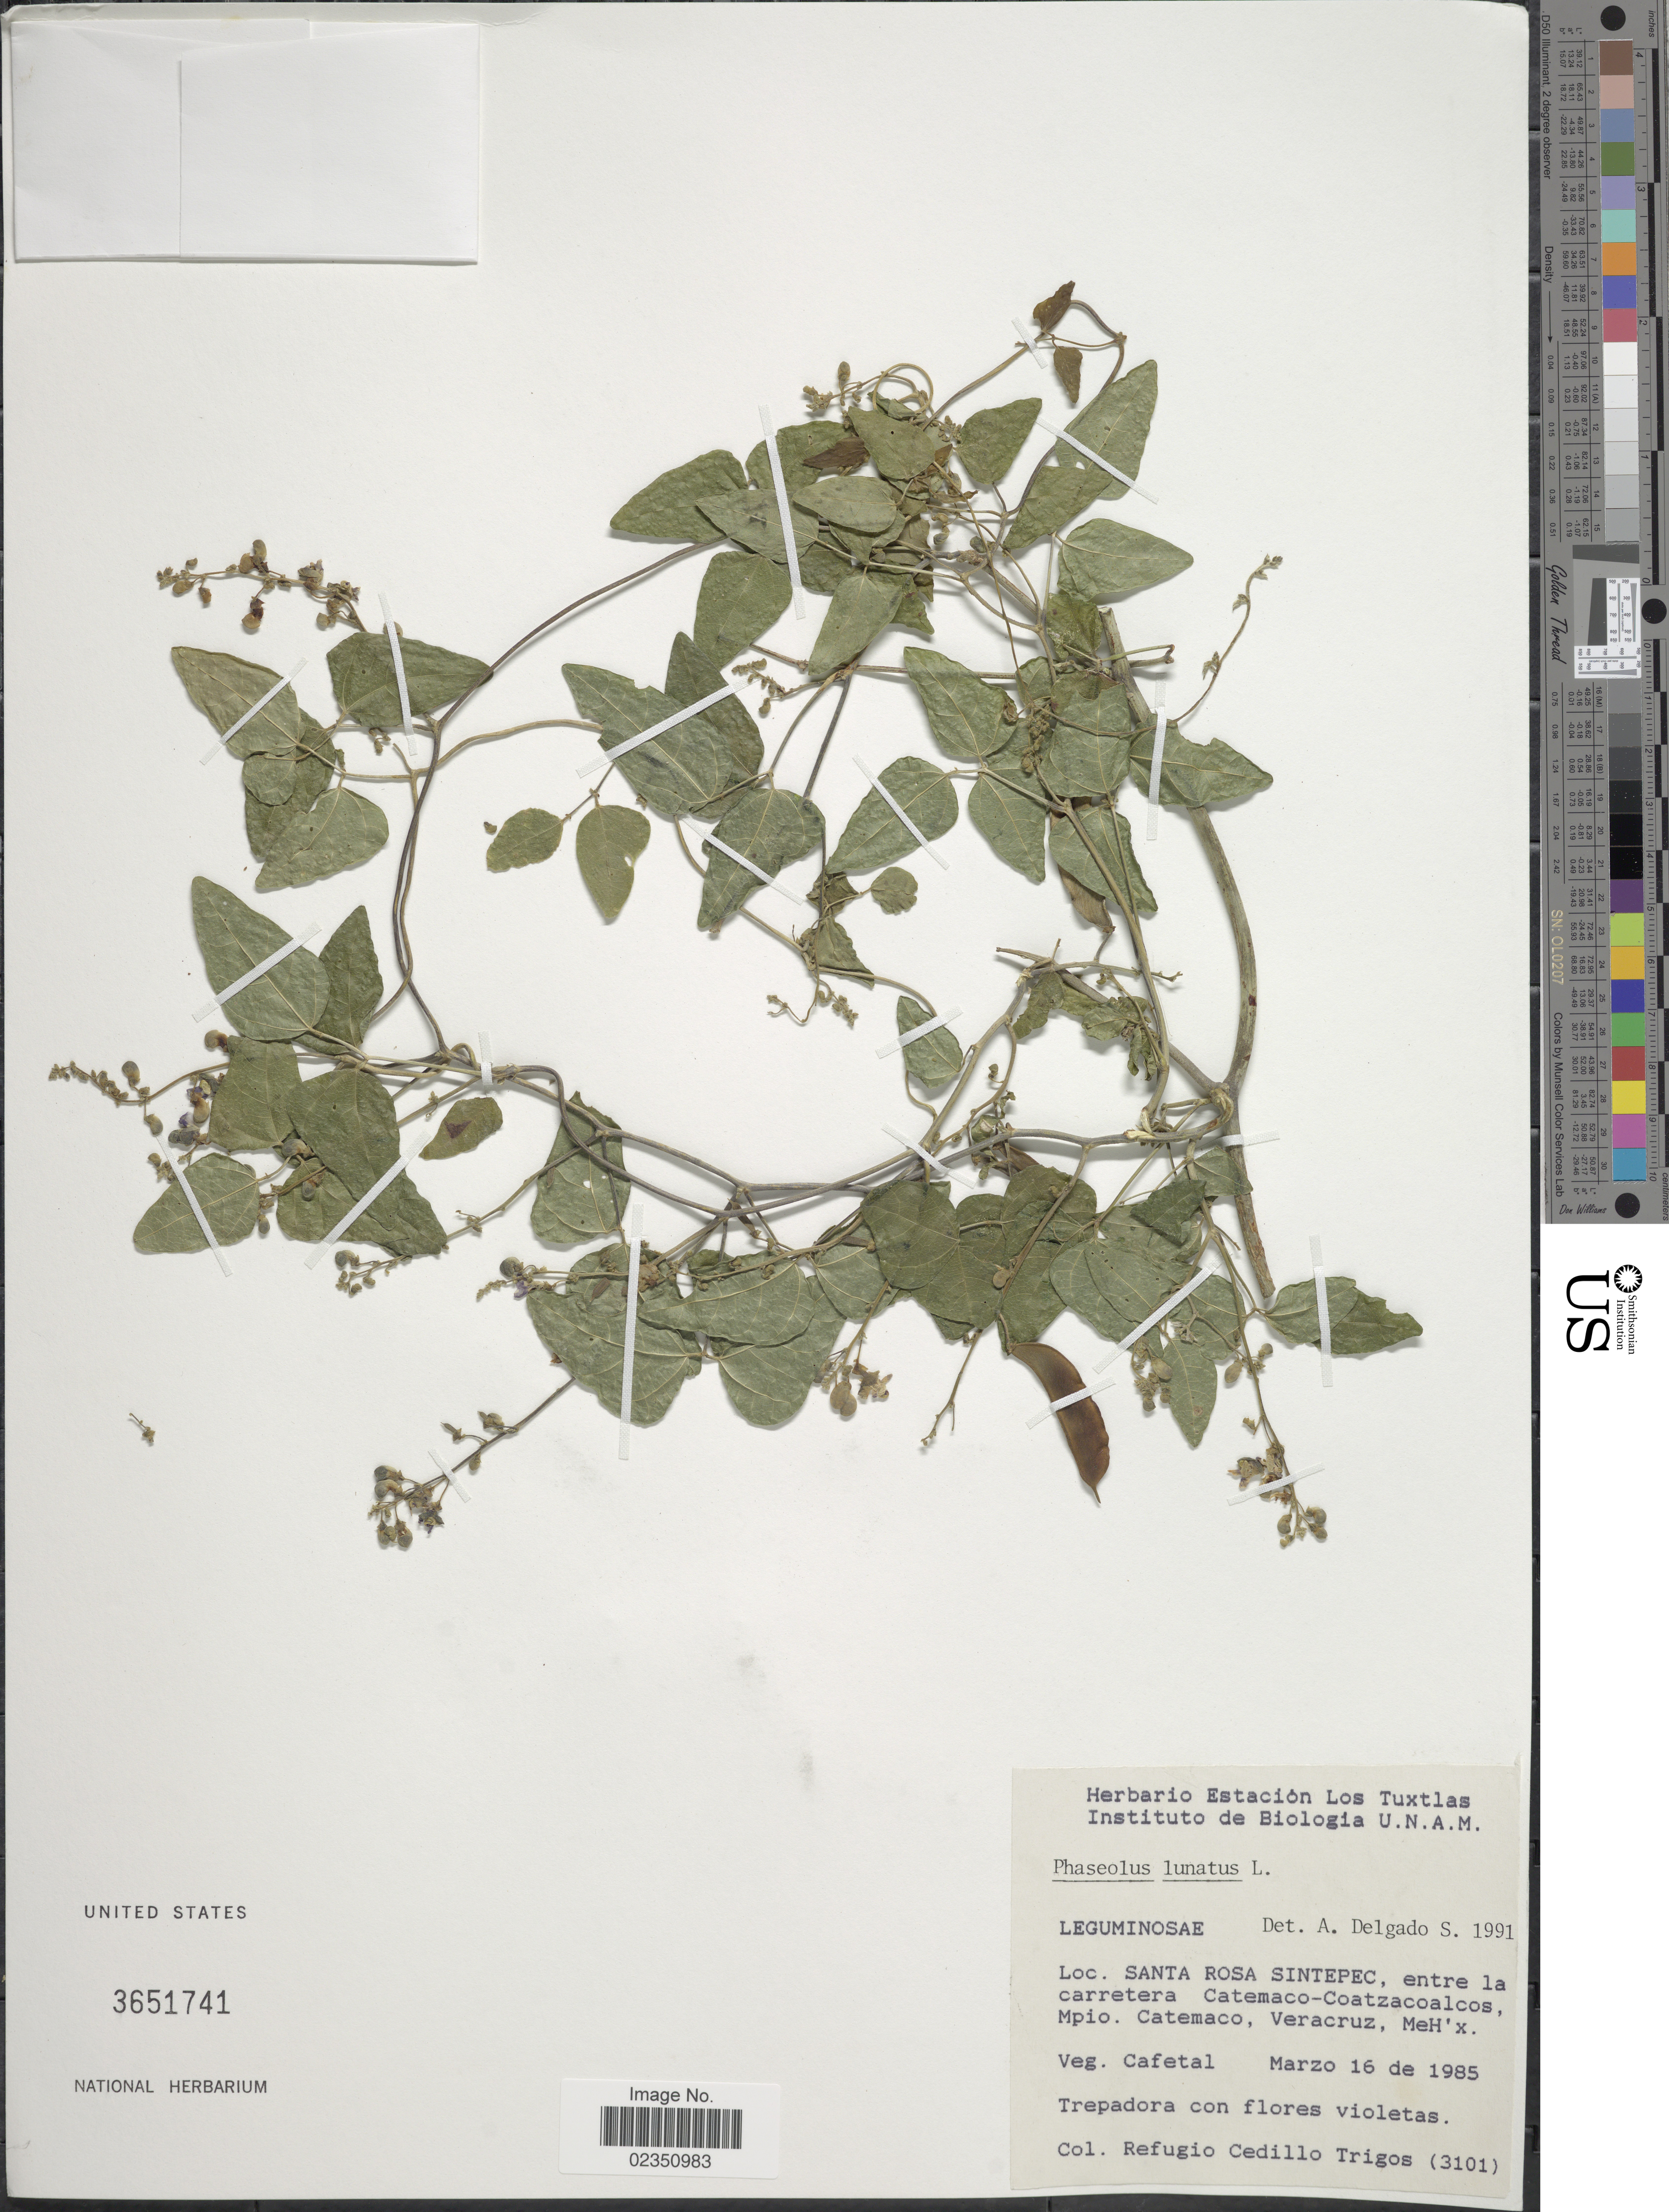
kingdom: Plantae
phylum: Tracheophyta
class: Magnoliopsida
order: Fabales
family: Fabaceae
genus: Phaseolus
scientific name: Phaseolus lunatus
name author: L.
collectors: R. CedilloT.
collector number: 3101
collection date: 1985-03-16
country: Mexico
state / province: Veracruz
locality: Santa Rosa Sintepec, entre la carretera catemaco-Coatzacoalcos, Mpio Catemaco, Veracruz, MeH'x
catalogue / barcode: US 3651741